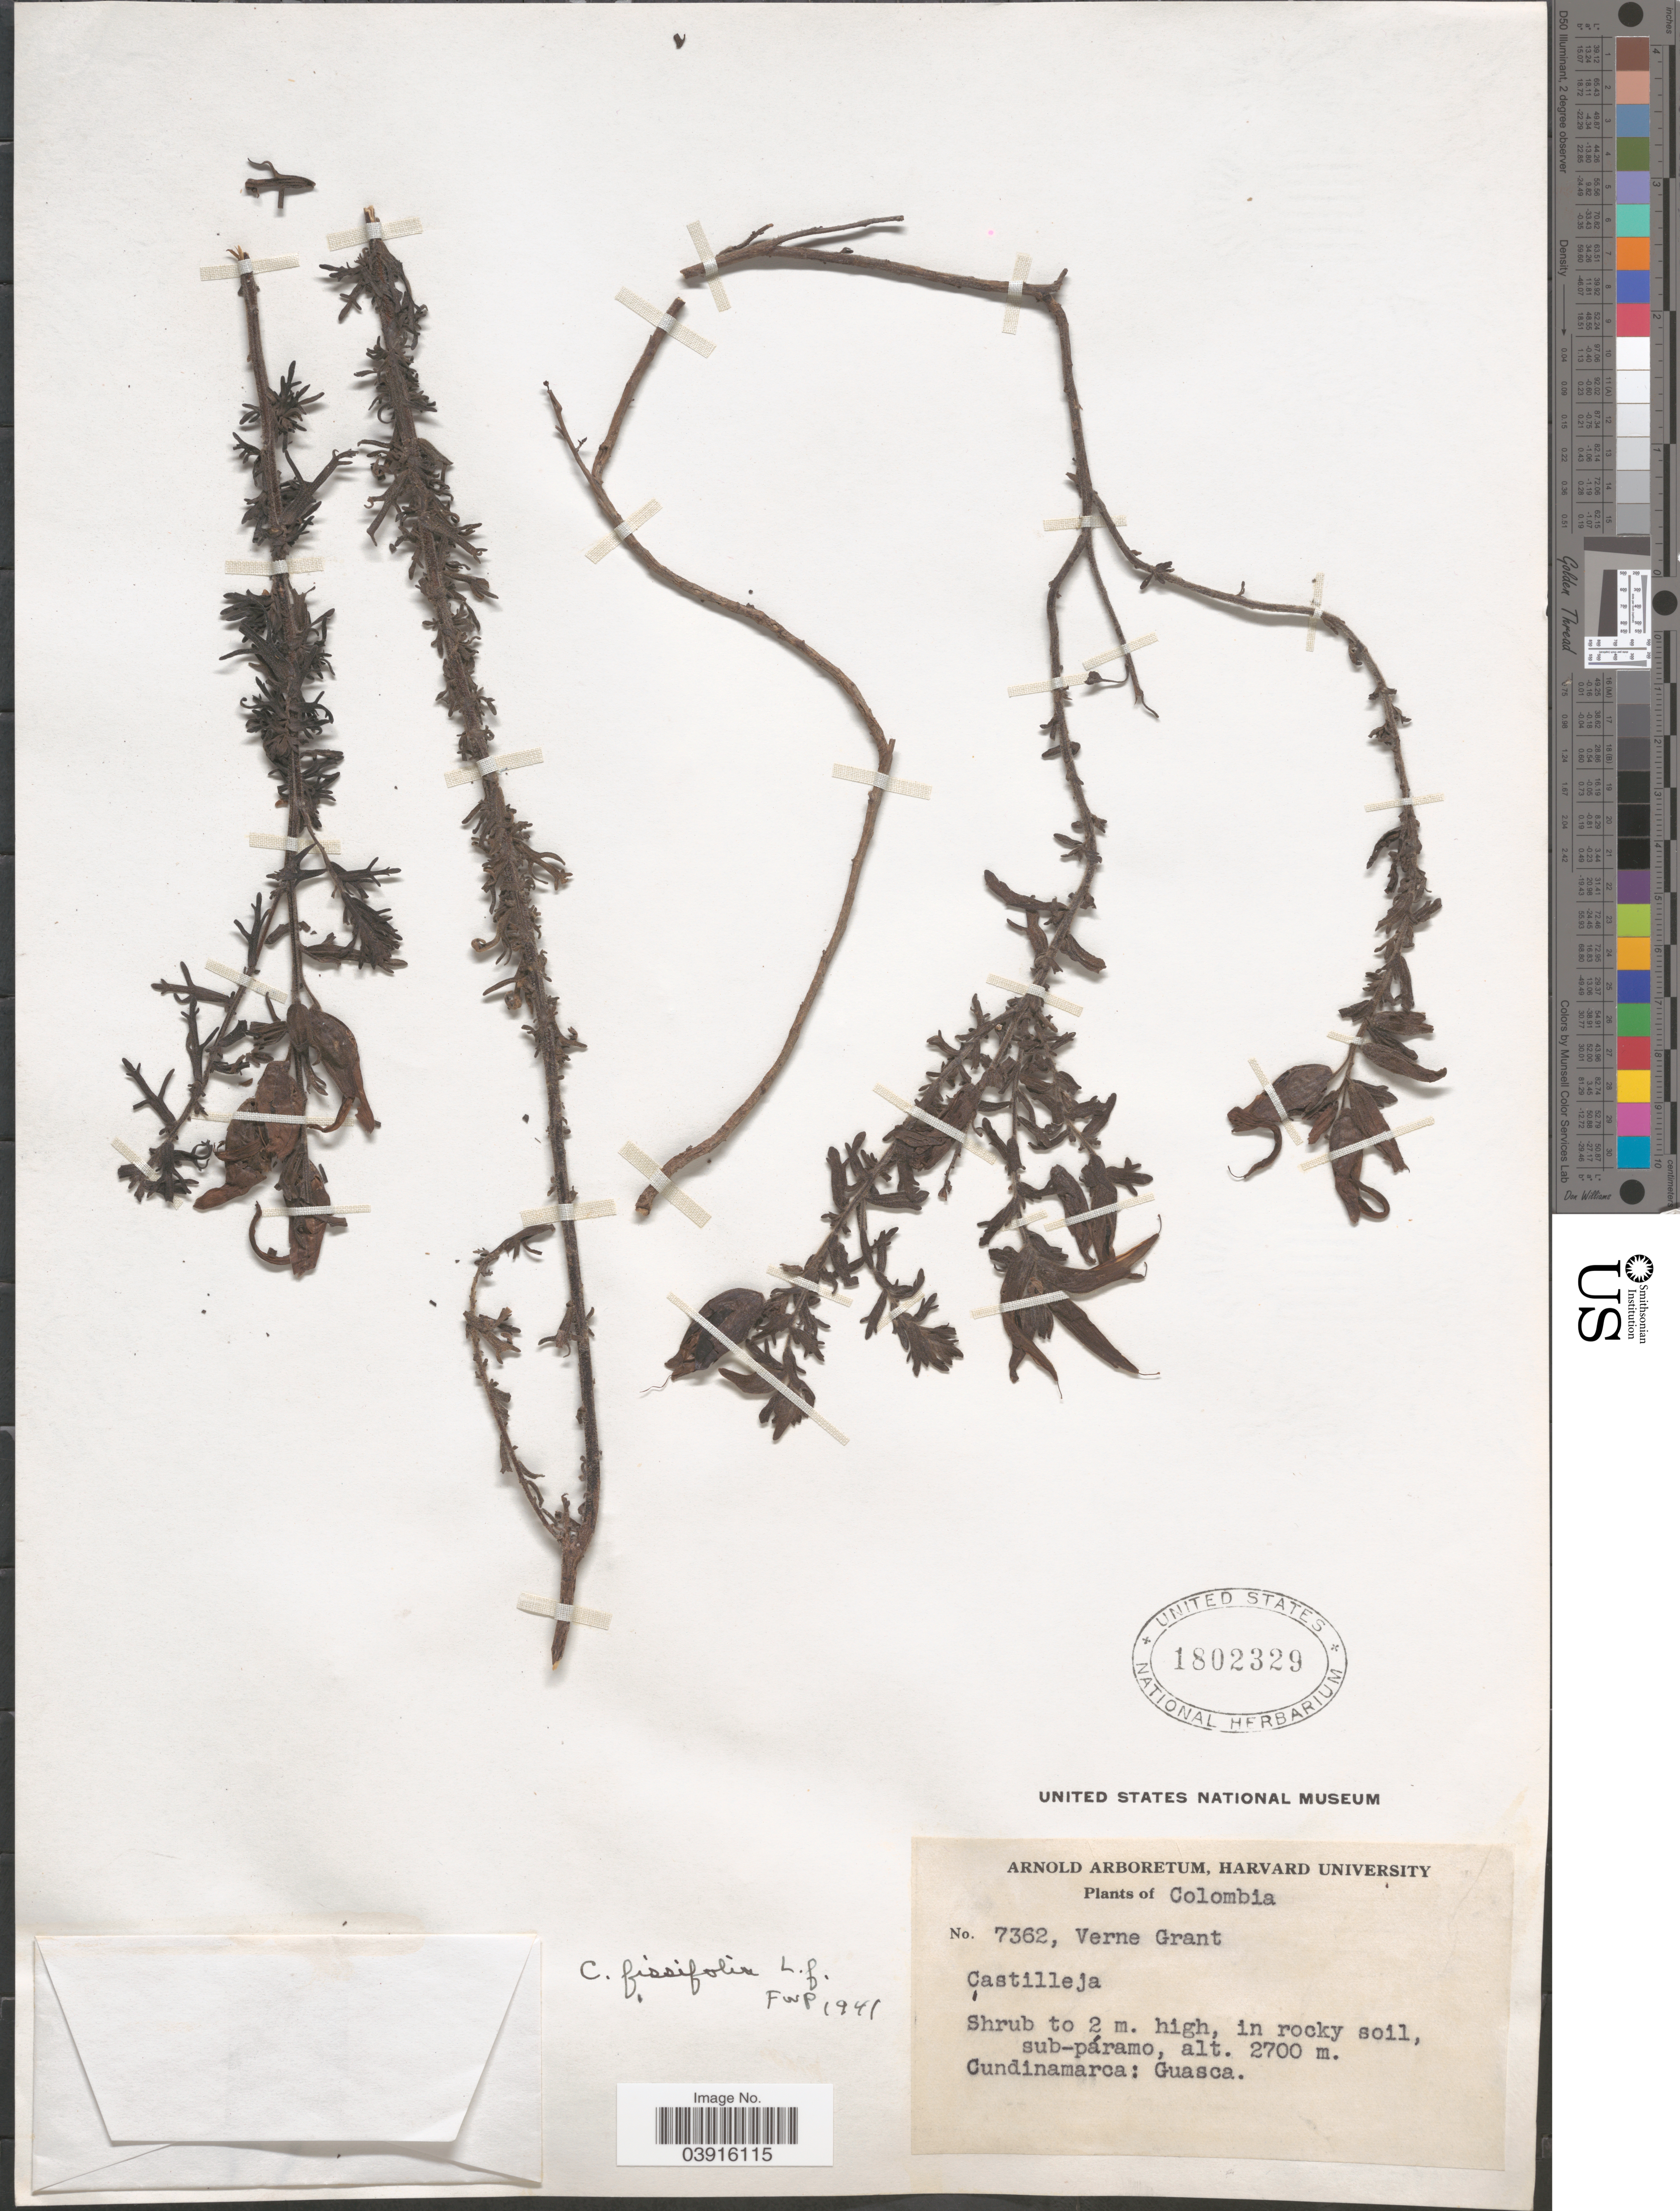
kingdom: Plantae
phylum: Tracheophyta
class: Magnoliopsida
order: Lamiales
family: Orobanchaceae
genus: Castilleja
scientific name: Castilleja fissifolia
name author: L. f.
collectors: V. Grant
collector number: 7362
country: Colombia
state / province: Cundinamarca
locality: Cundinamarca: Guasca.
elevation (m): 2700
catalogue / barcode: US 1802329